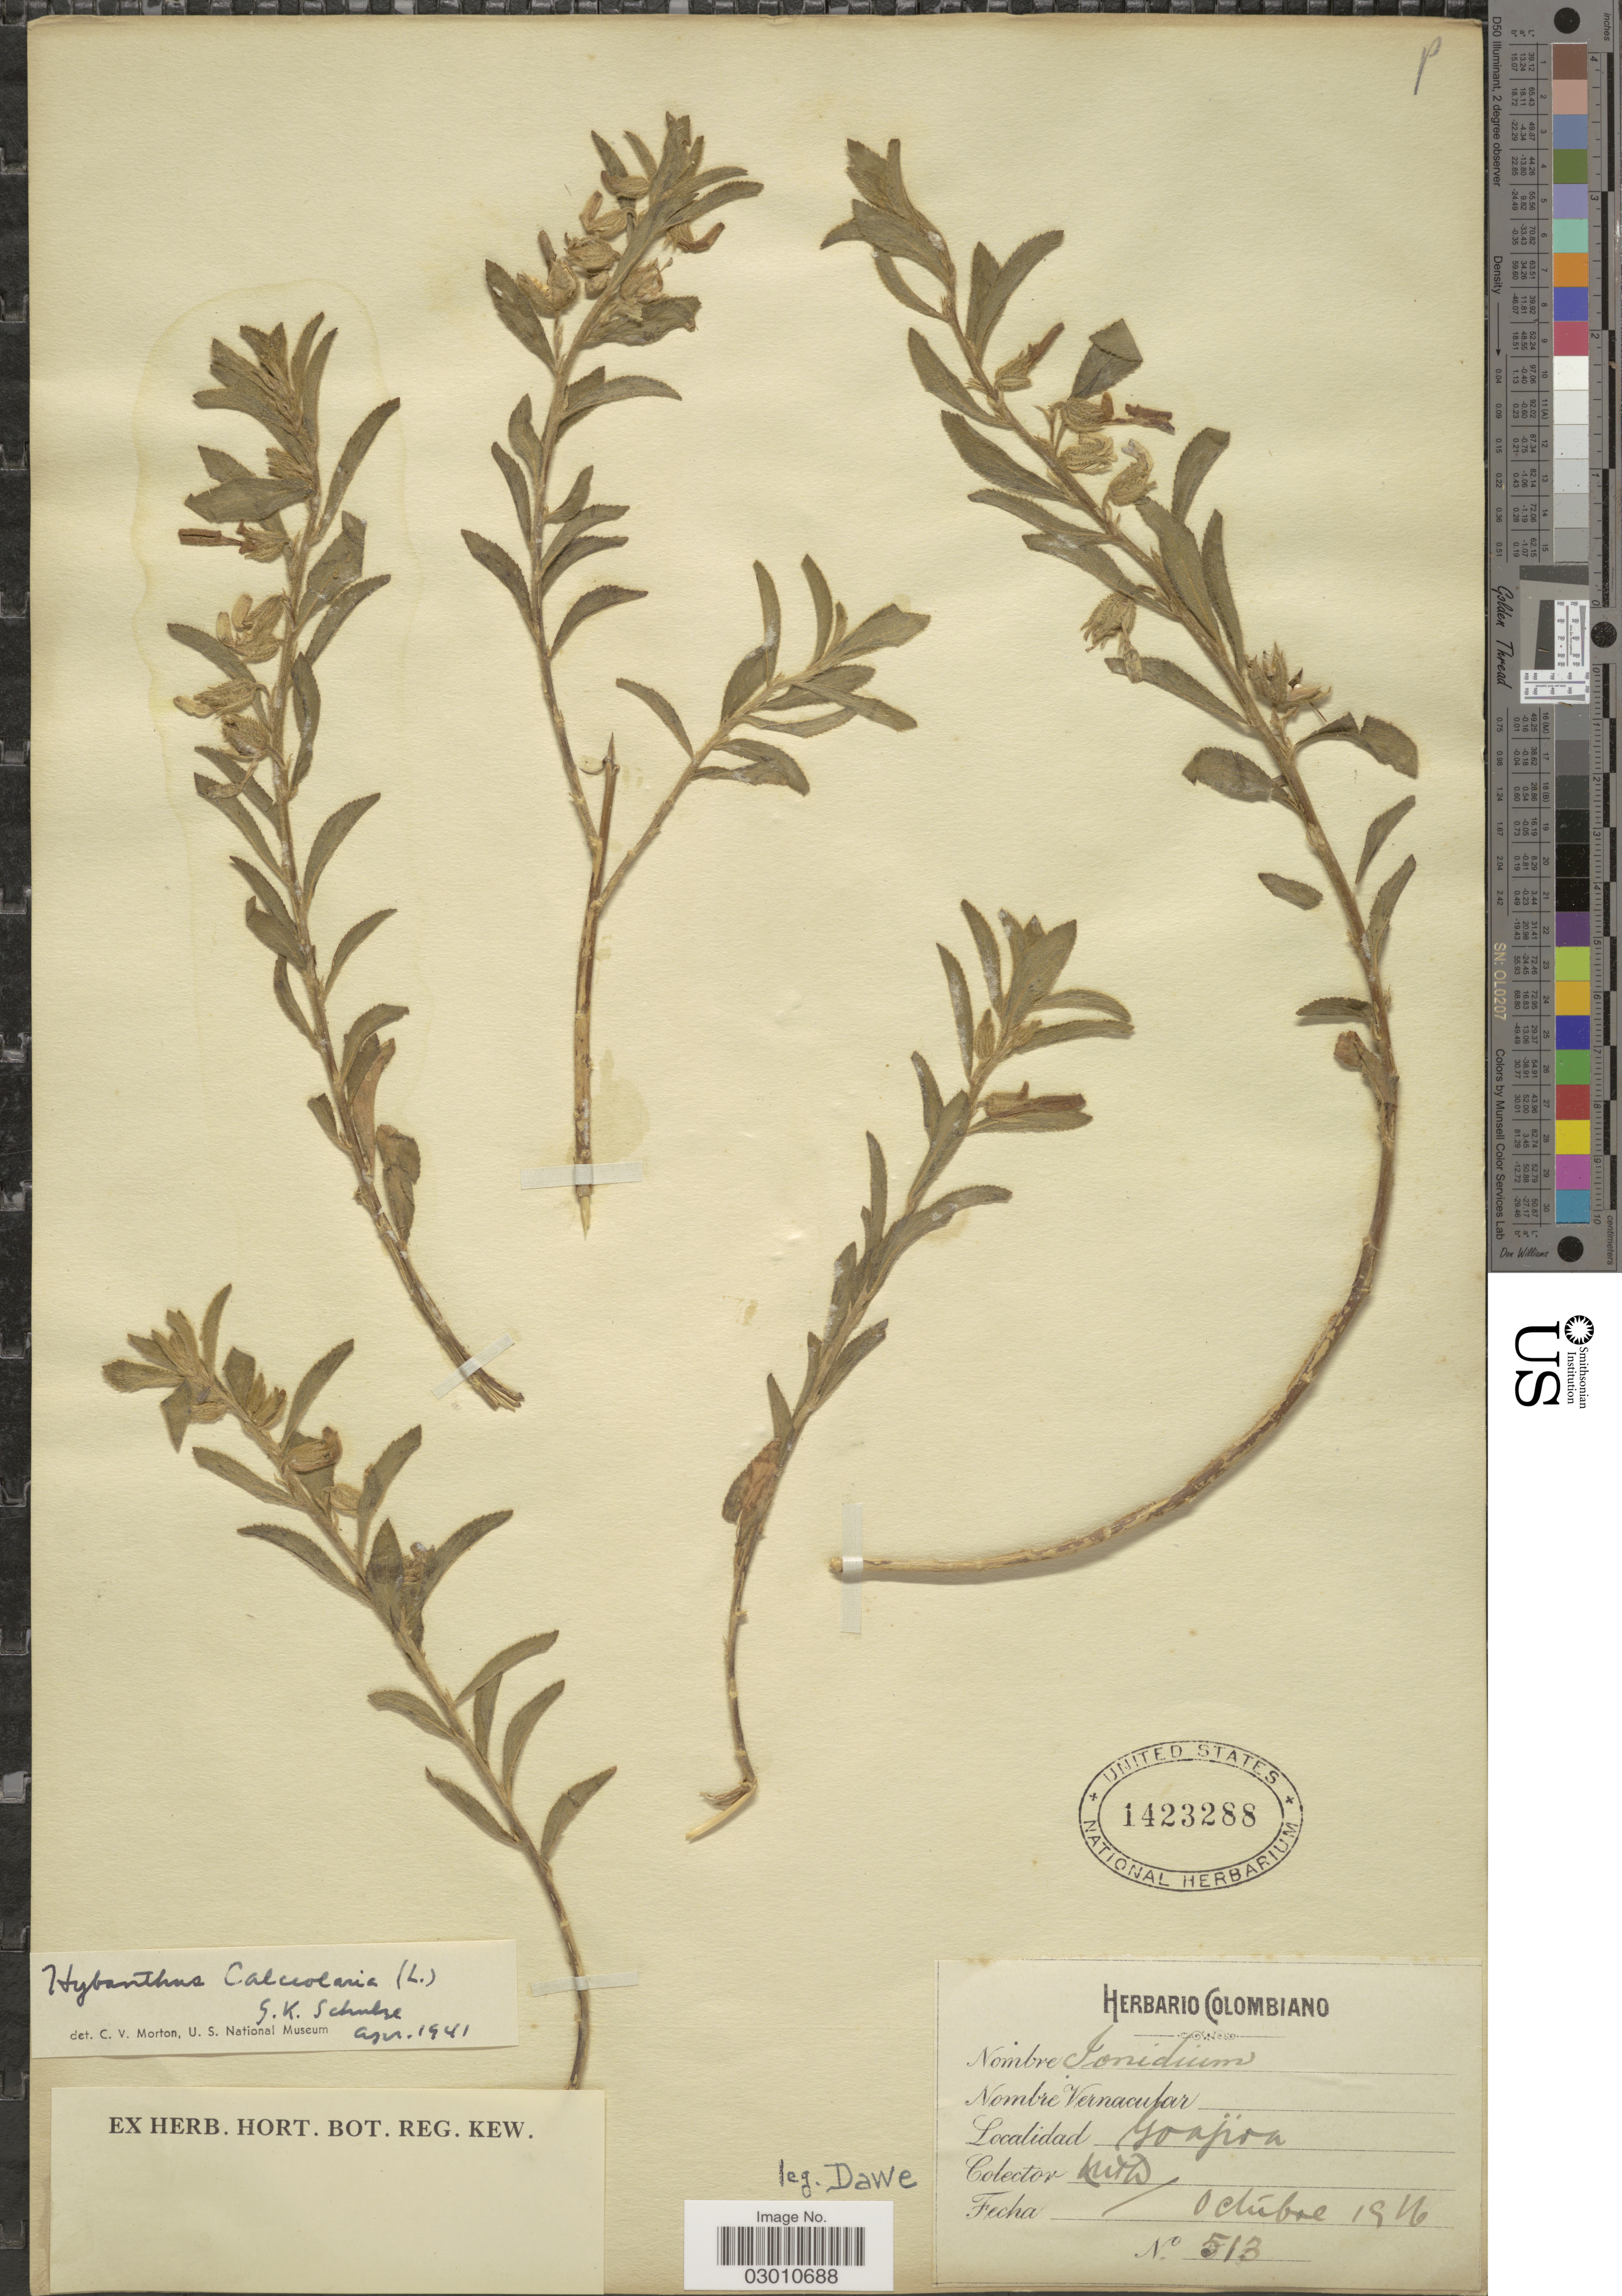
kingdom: Plantae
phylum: Tracheophyta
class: Magnoliopsida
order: Malpighiales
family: Violaceae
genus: Pombalia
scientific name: Pombalia calceolaria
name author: (L.) Paula-Souza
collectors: M. T. Dawe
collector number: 513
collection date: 1916-10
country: Colombia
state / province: La Guajira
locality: Guajira.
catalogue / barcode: US 1423288